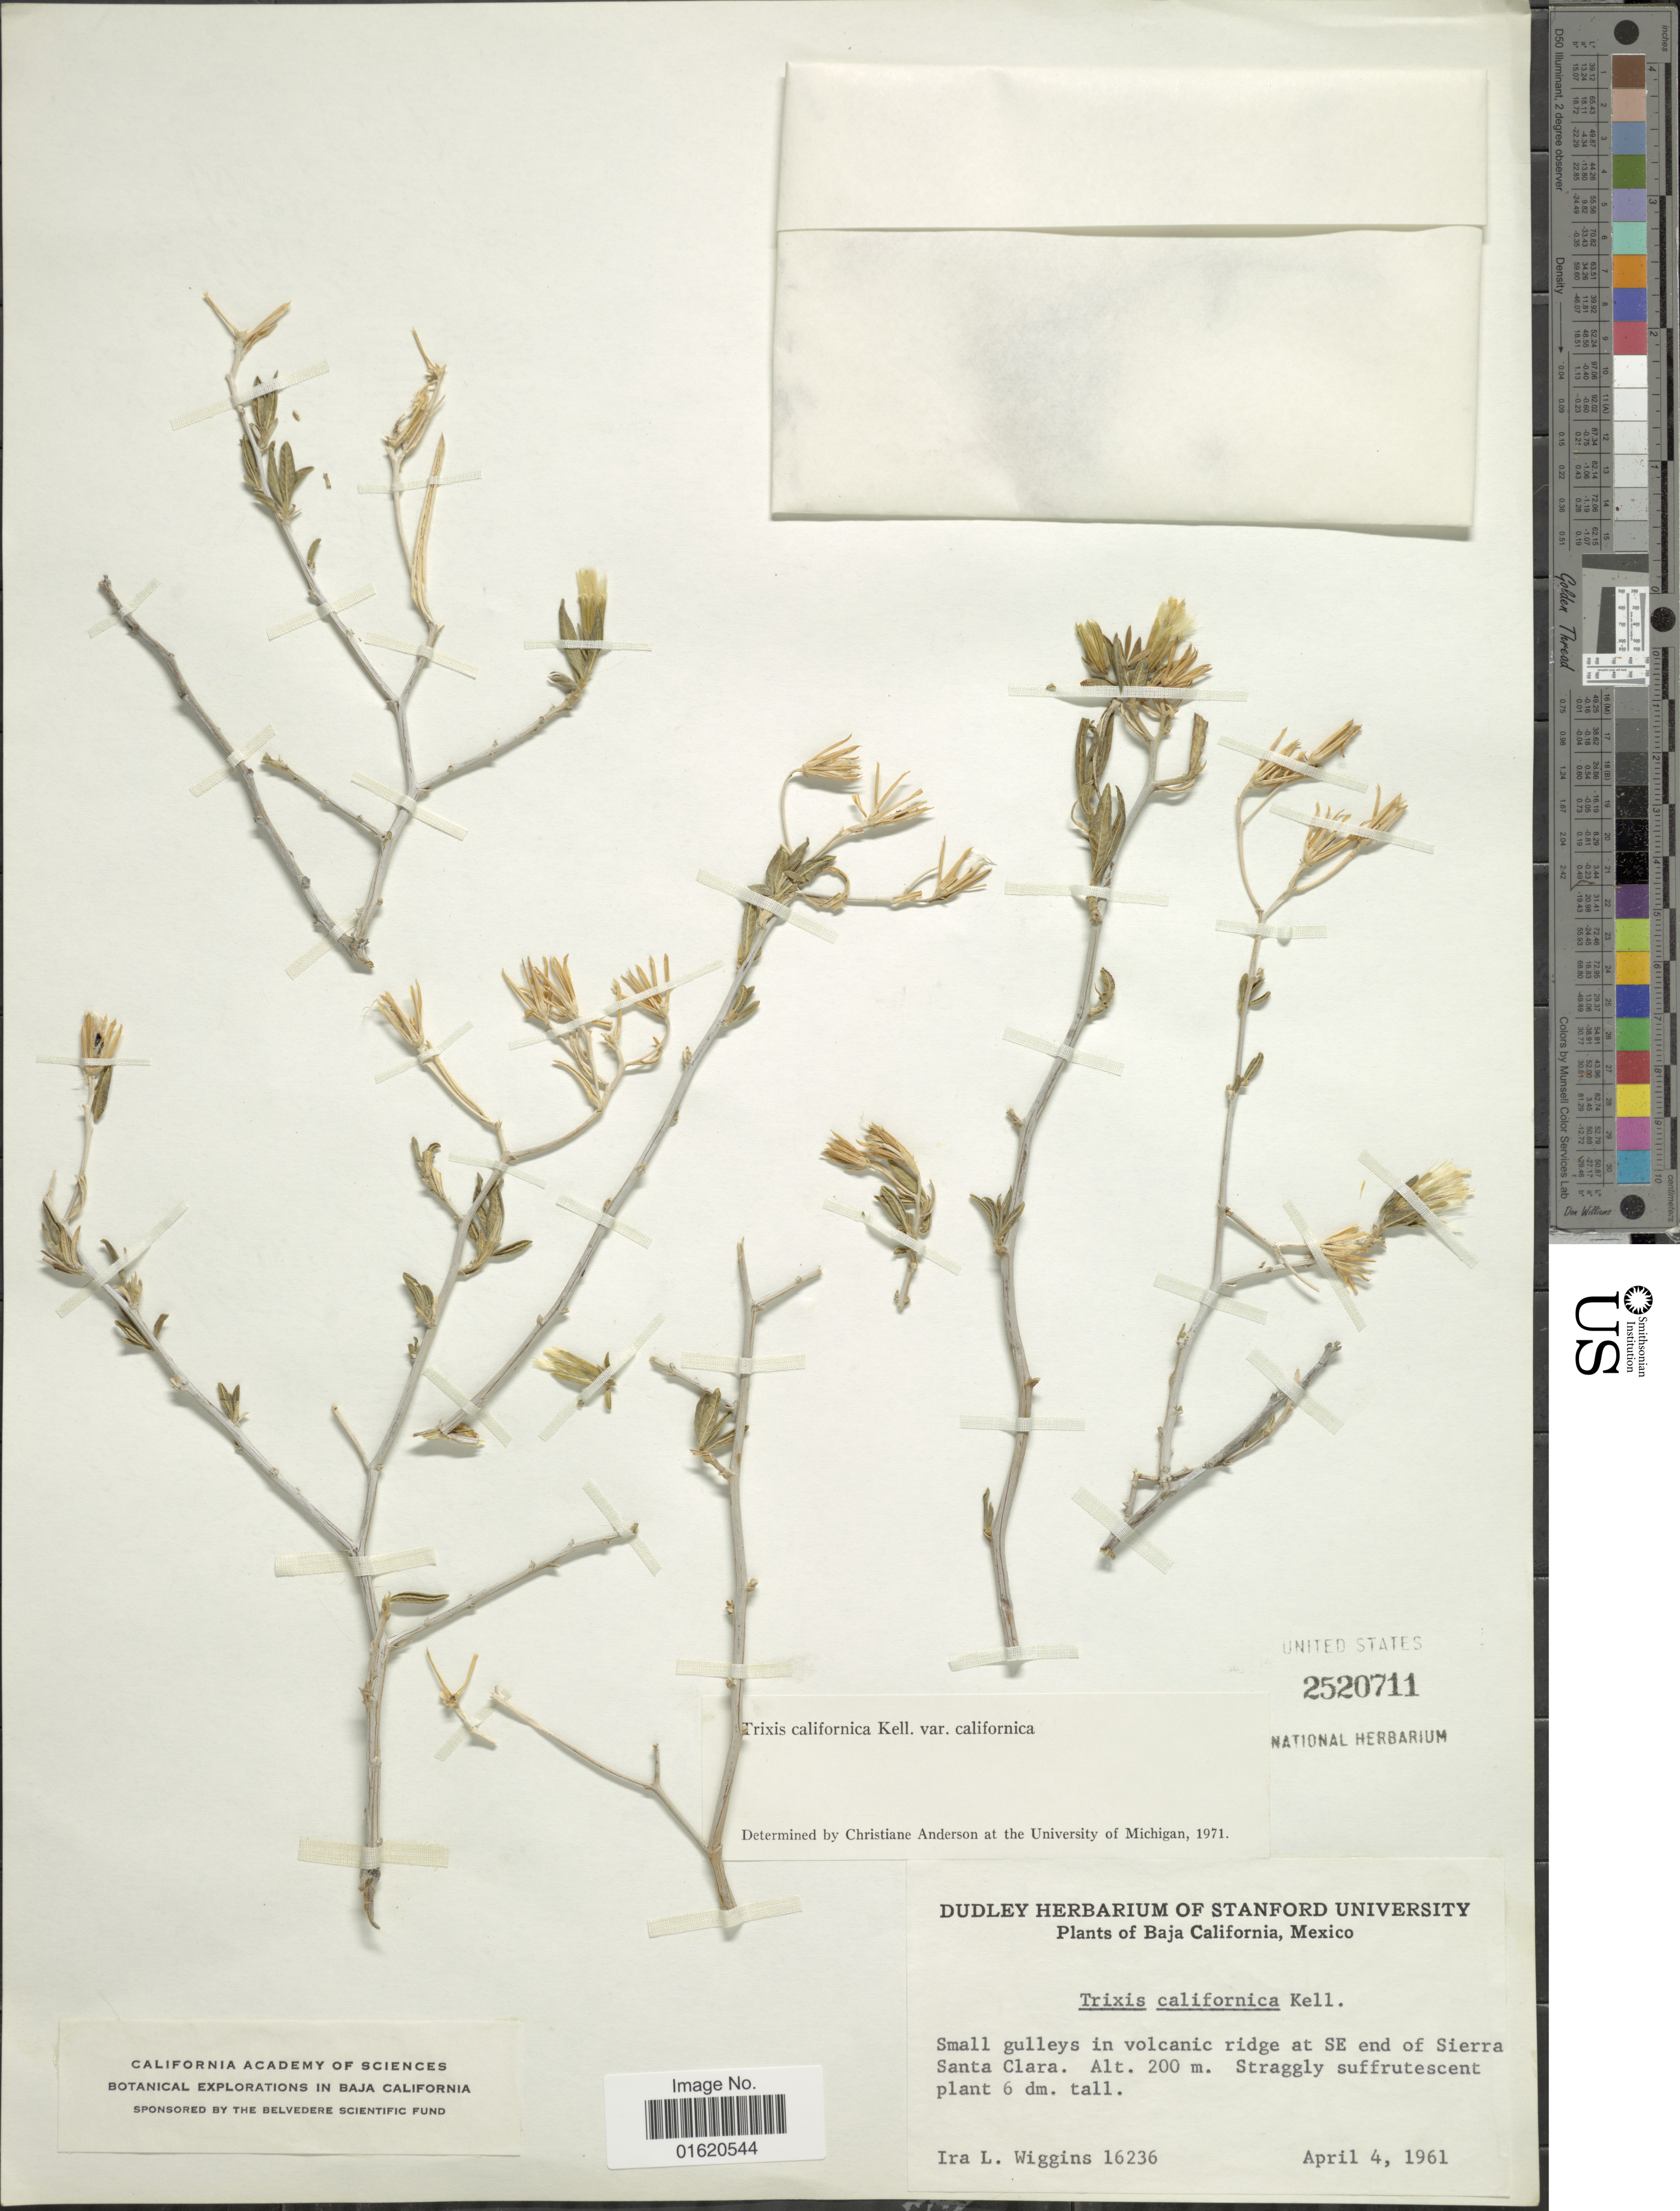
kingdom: Plantae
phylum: Tracheophyta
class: Magnoliopsida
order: Asterales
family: Asteraceae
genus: Trixis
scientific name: Trixis californica var. californica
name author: Kellogg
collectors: I. L. Wiggins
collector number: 16236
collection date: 1961-04-04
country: Mexico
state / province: Baja California Sur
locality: Small gulleys in volcanic ridge at SE end of the Sierra Santa Clara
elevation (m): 200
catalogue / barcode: US 2520711